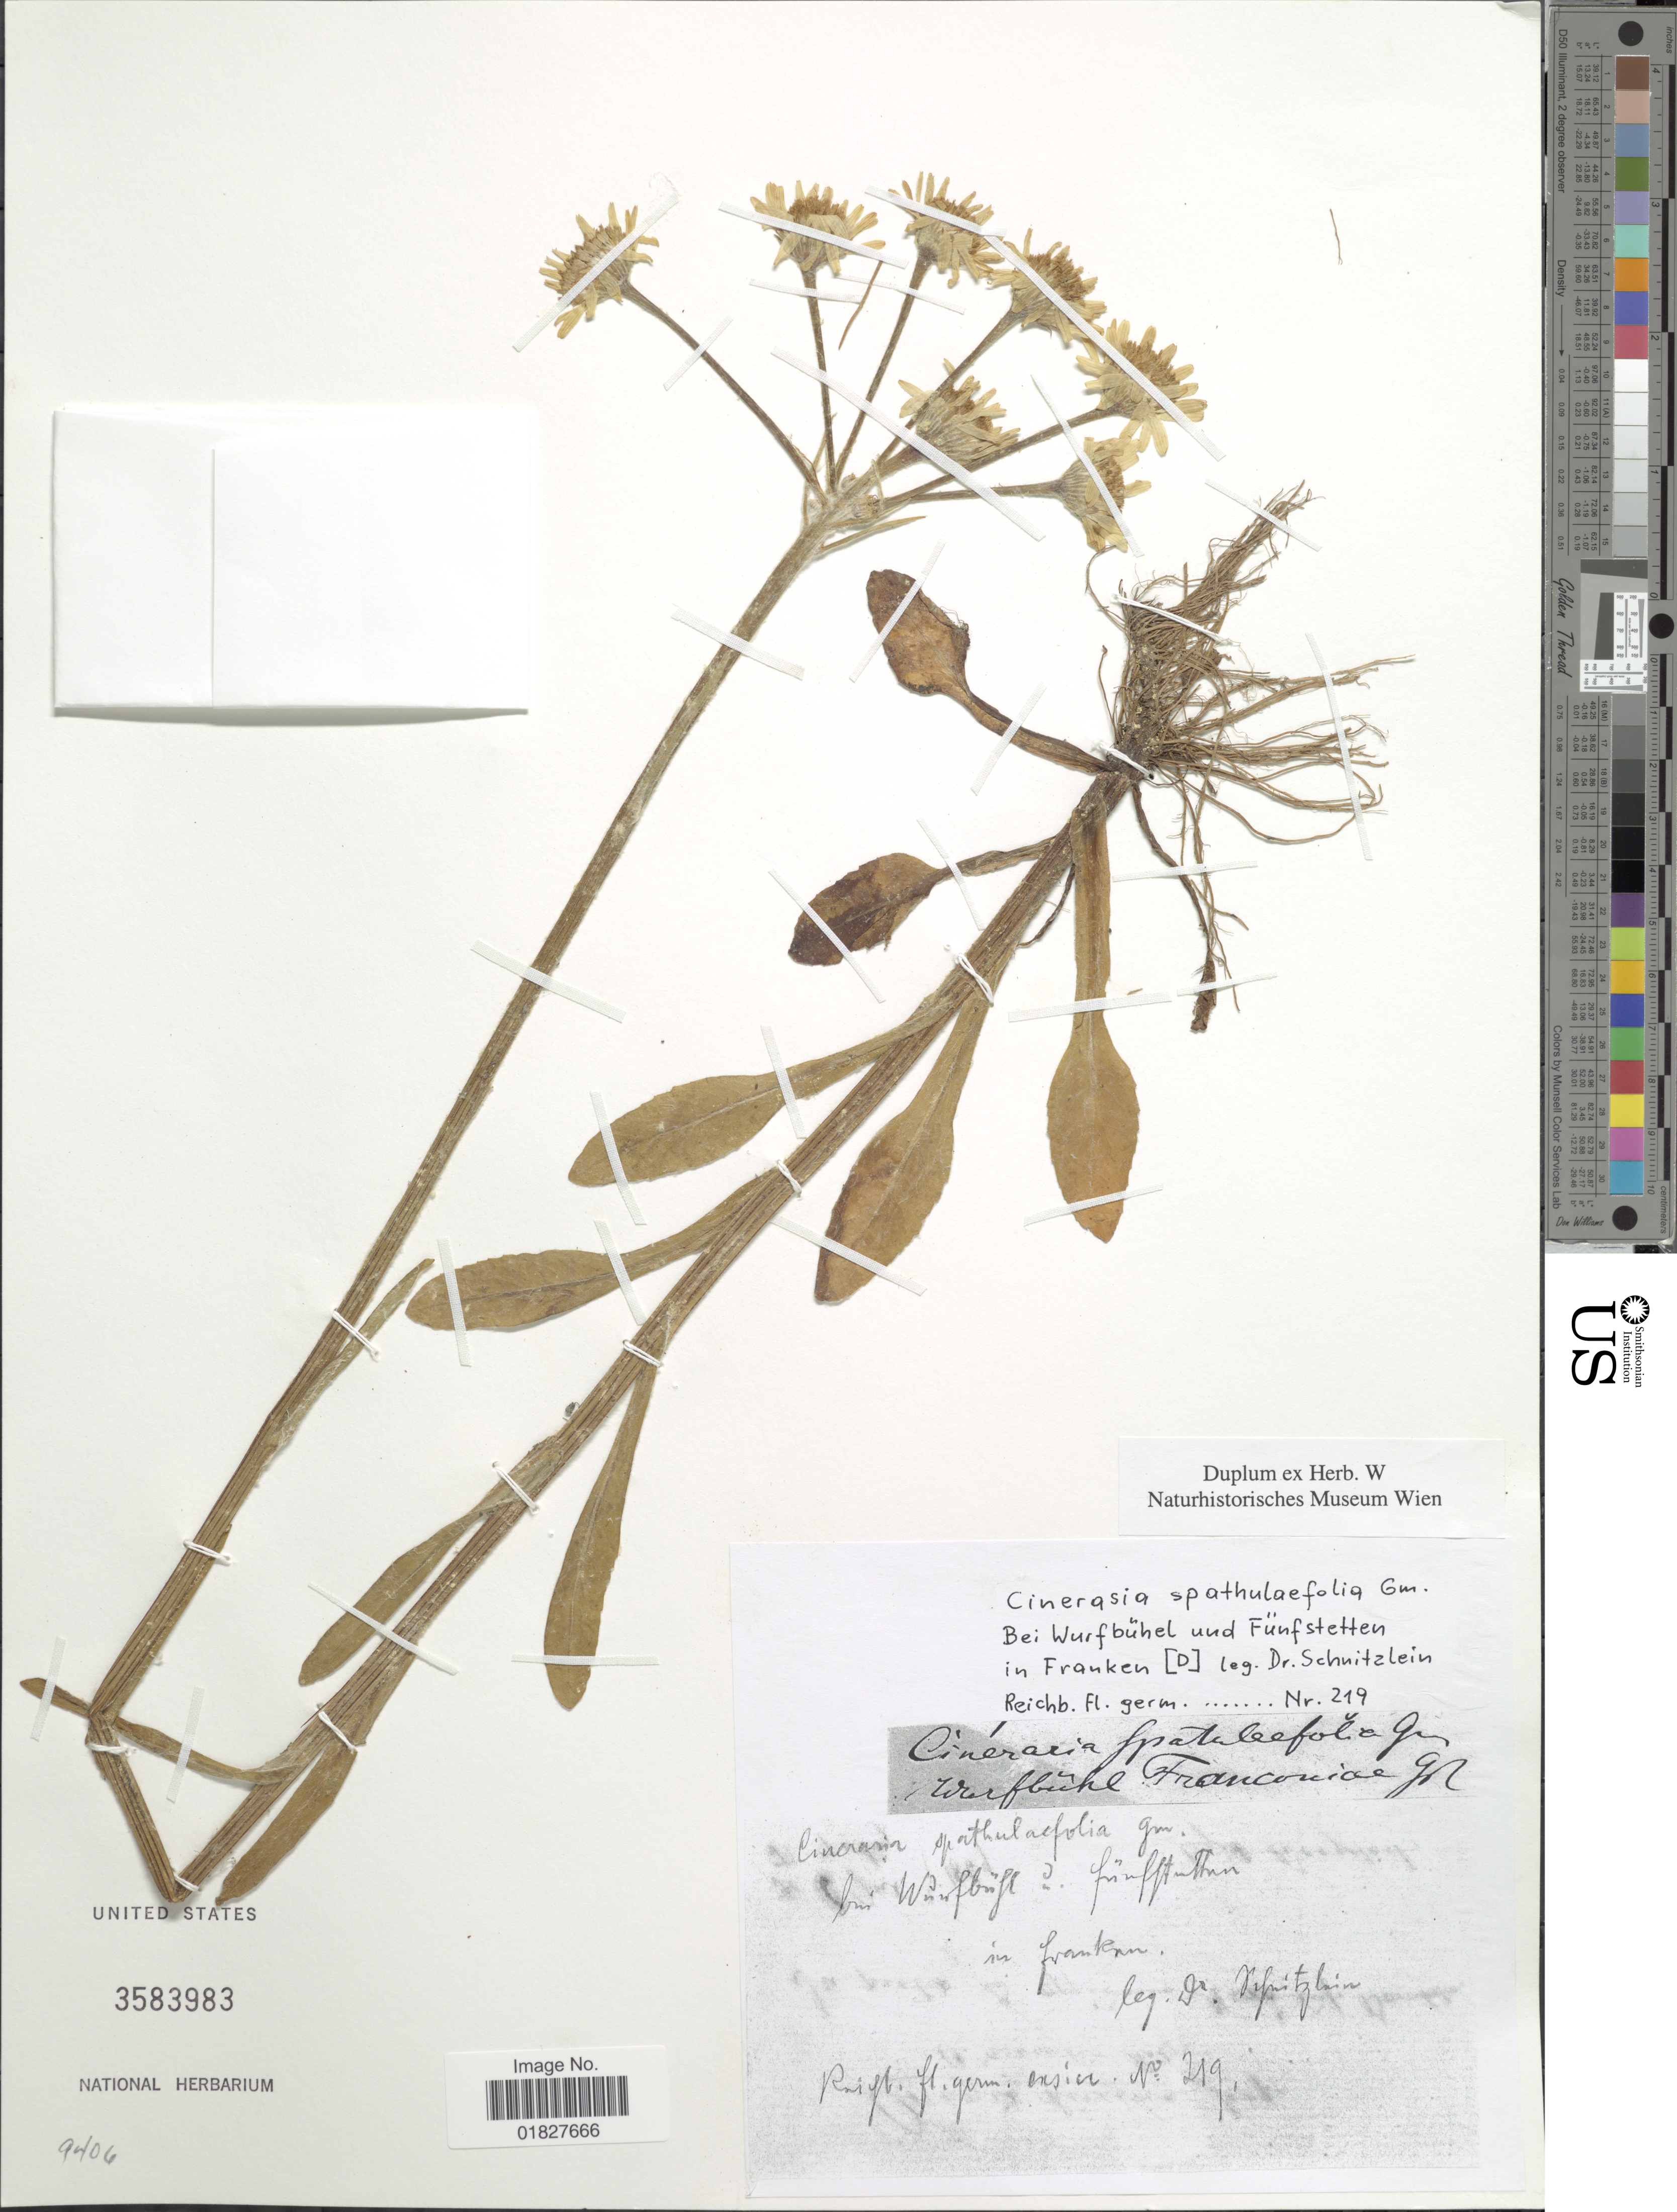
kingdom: Plantae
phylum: Tracheophyta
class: Magnoliopsida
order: Asterales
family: Asteraceae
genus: Cineraria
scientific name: Cineraria spathulifolia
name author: C.C. Gmel.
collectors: Schnitzlein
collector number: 219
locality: Bei Wurfbuhel und Funfstetten in Franken (D)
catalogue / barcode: US 3583983